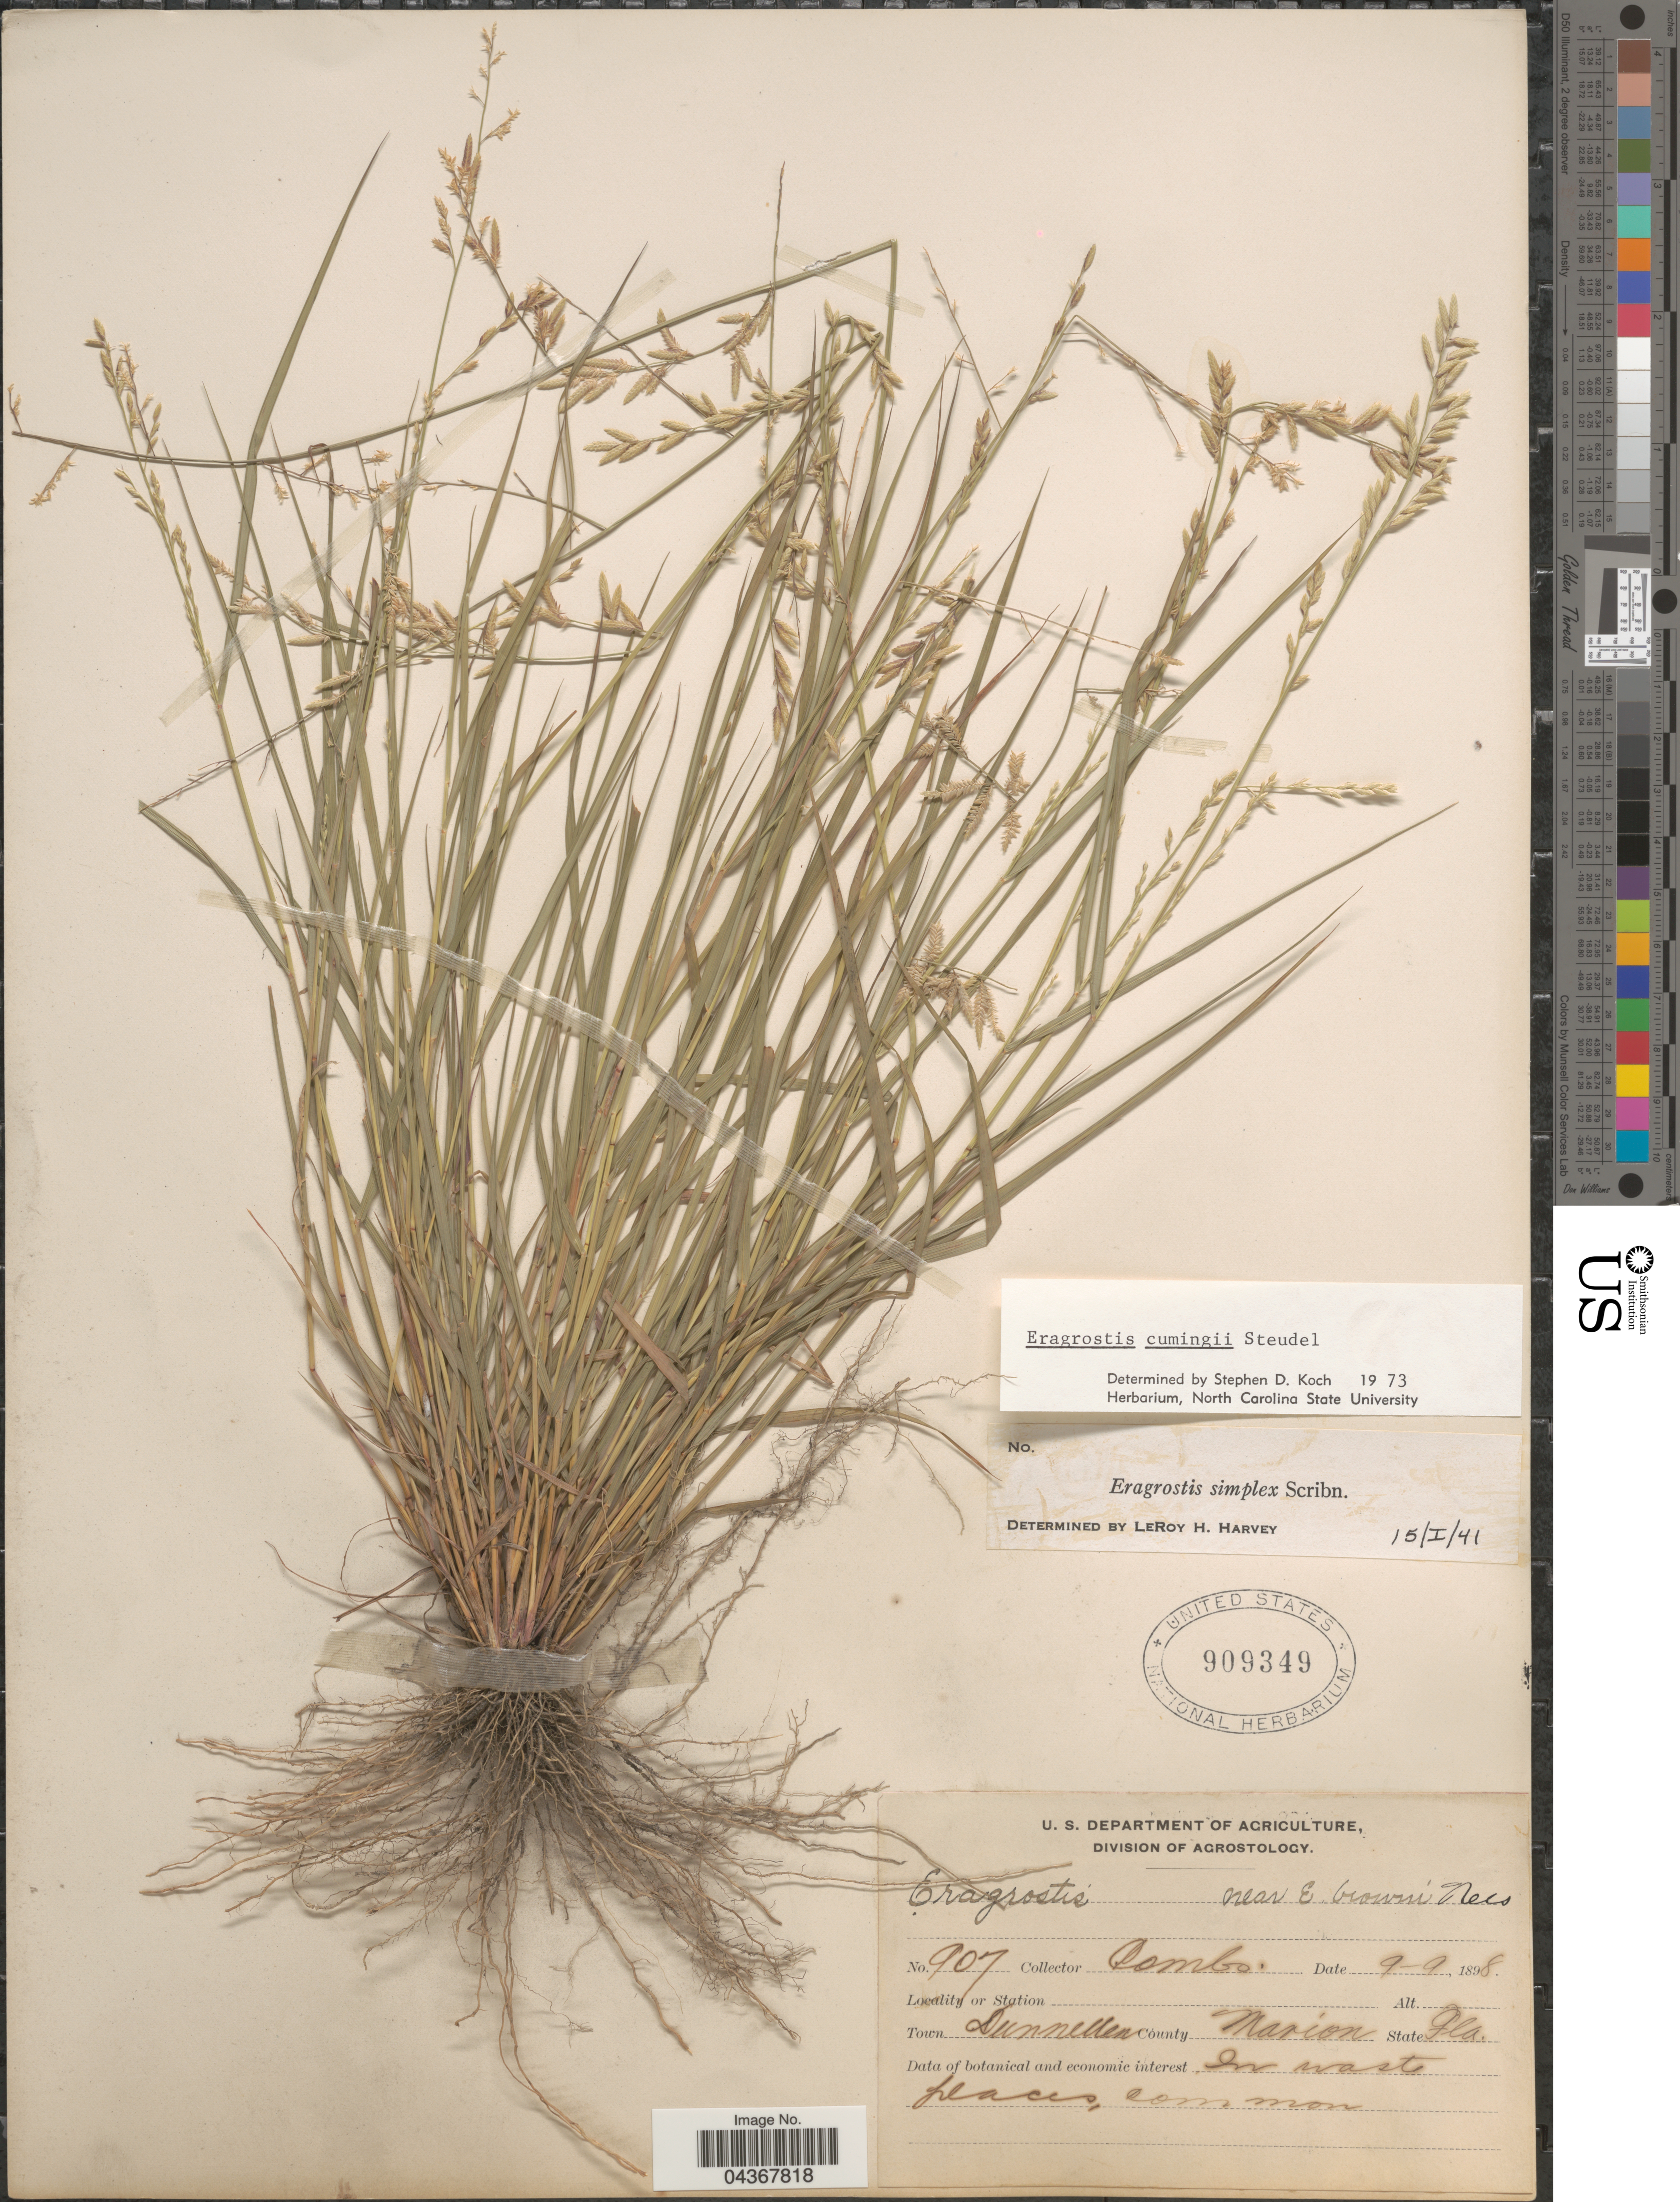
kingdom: Plantae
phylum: Tracheophyta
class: Liliopsida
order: Poales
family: Poaceae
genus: Eragrostis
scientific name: Eragrostis cumingii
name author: Steud.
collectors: Combo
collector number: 907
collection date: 1898-09-09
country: United States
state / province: Florida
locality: Town Dunnellon. County Marion.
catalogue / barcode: US 909349